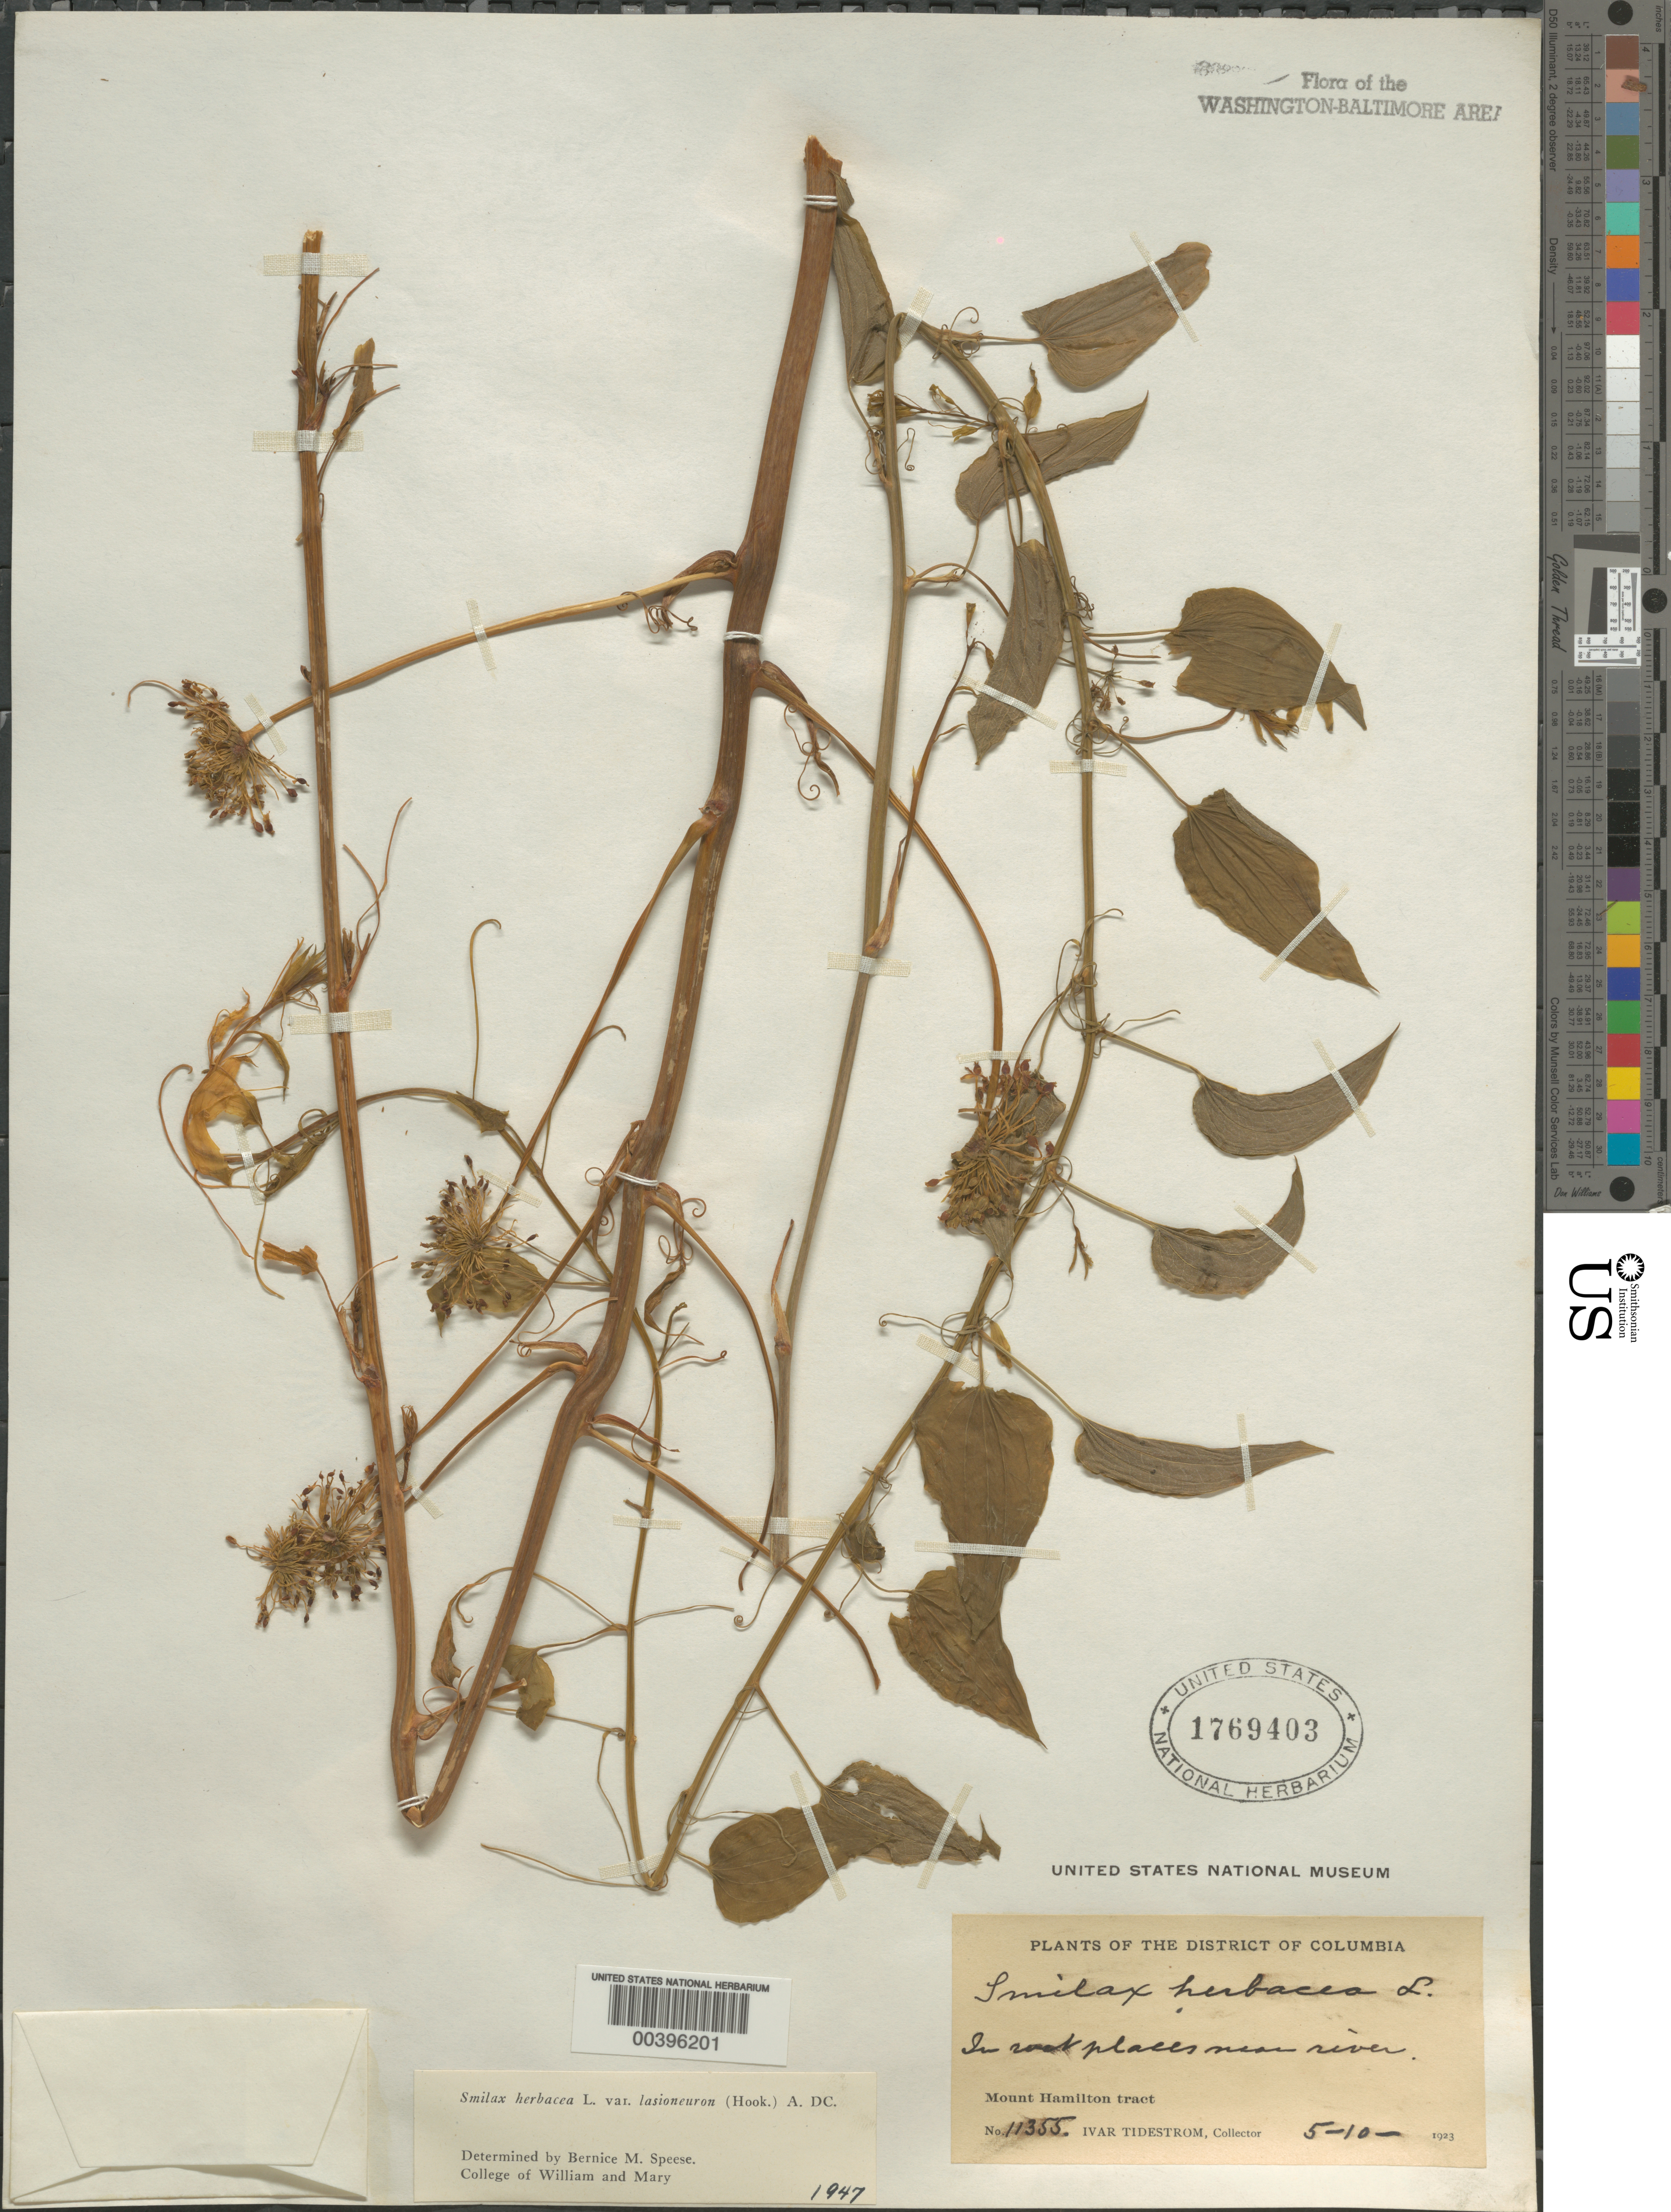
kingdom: Plantae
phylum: Tracheophyta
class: Liliopsida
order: Liliales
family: Smilacaceae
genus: Smilax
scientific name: Smilax herbacea var. lasioneuron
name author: (Hook.) A. DC.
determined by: Speese, B. M.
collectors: I. F. Tidestrom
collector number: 11355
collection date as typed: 10 May 1923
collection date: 1923-05-10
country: United States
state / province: District of Columbia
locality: Mount Hamilton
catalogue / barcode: US 1769403